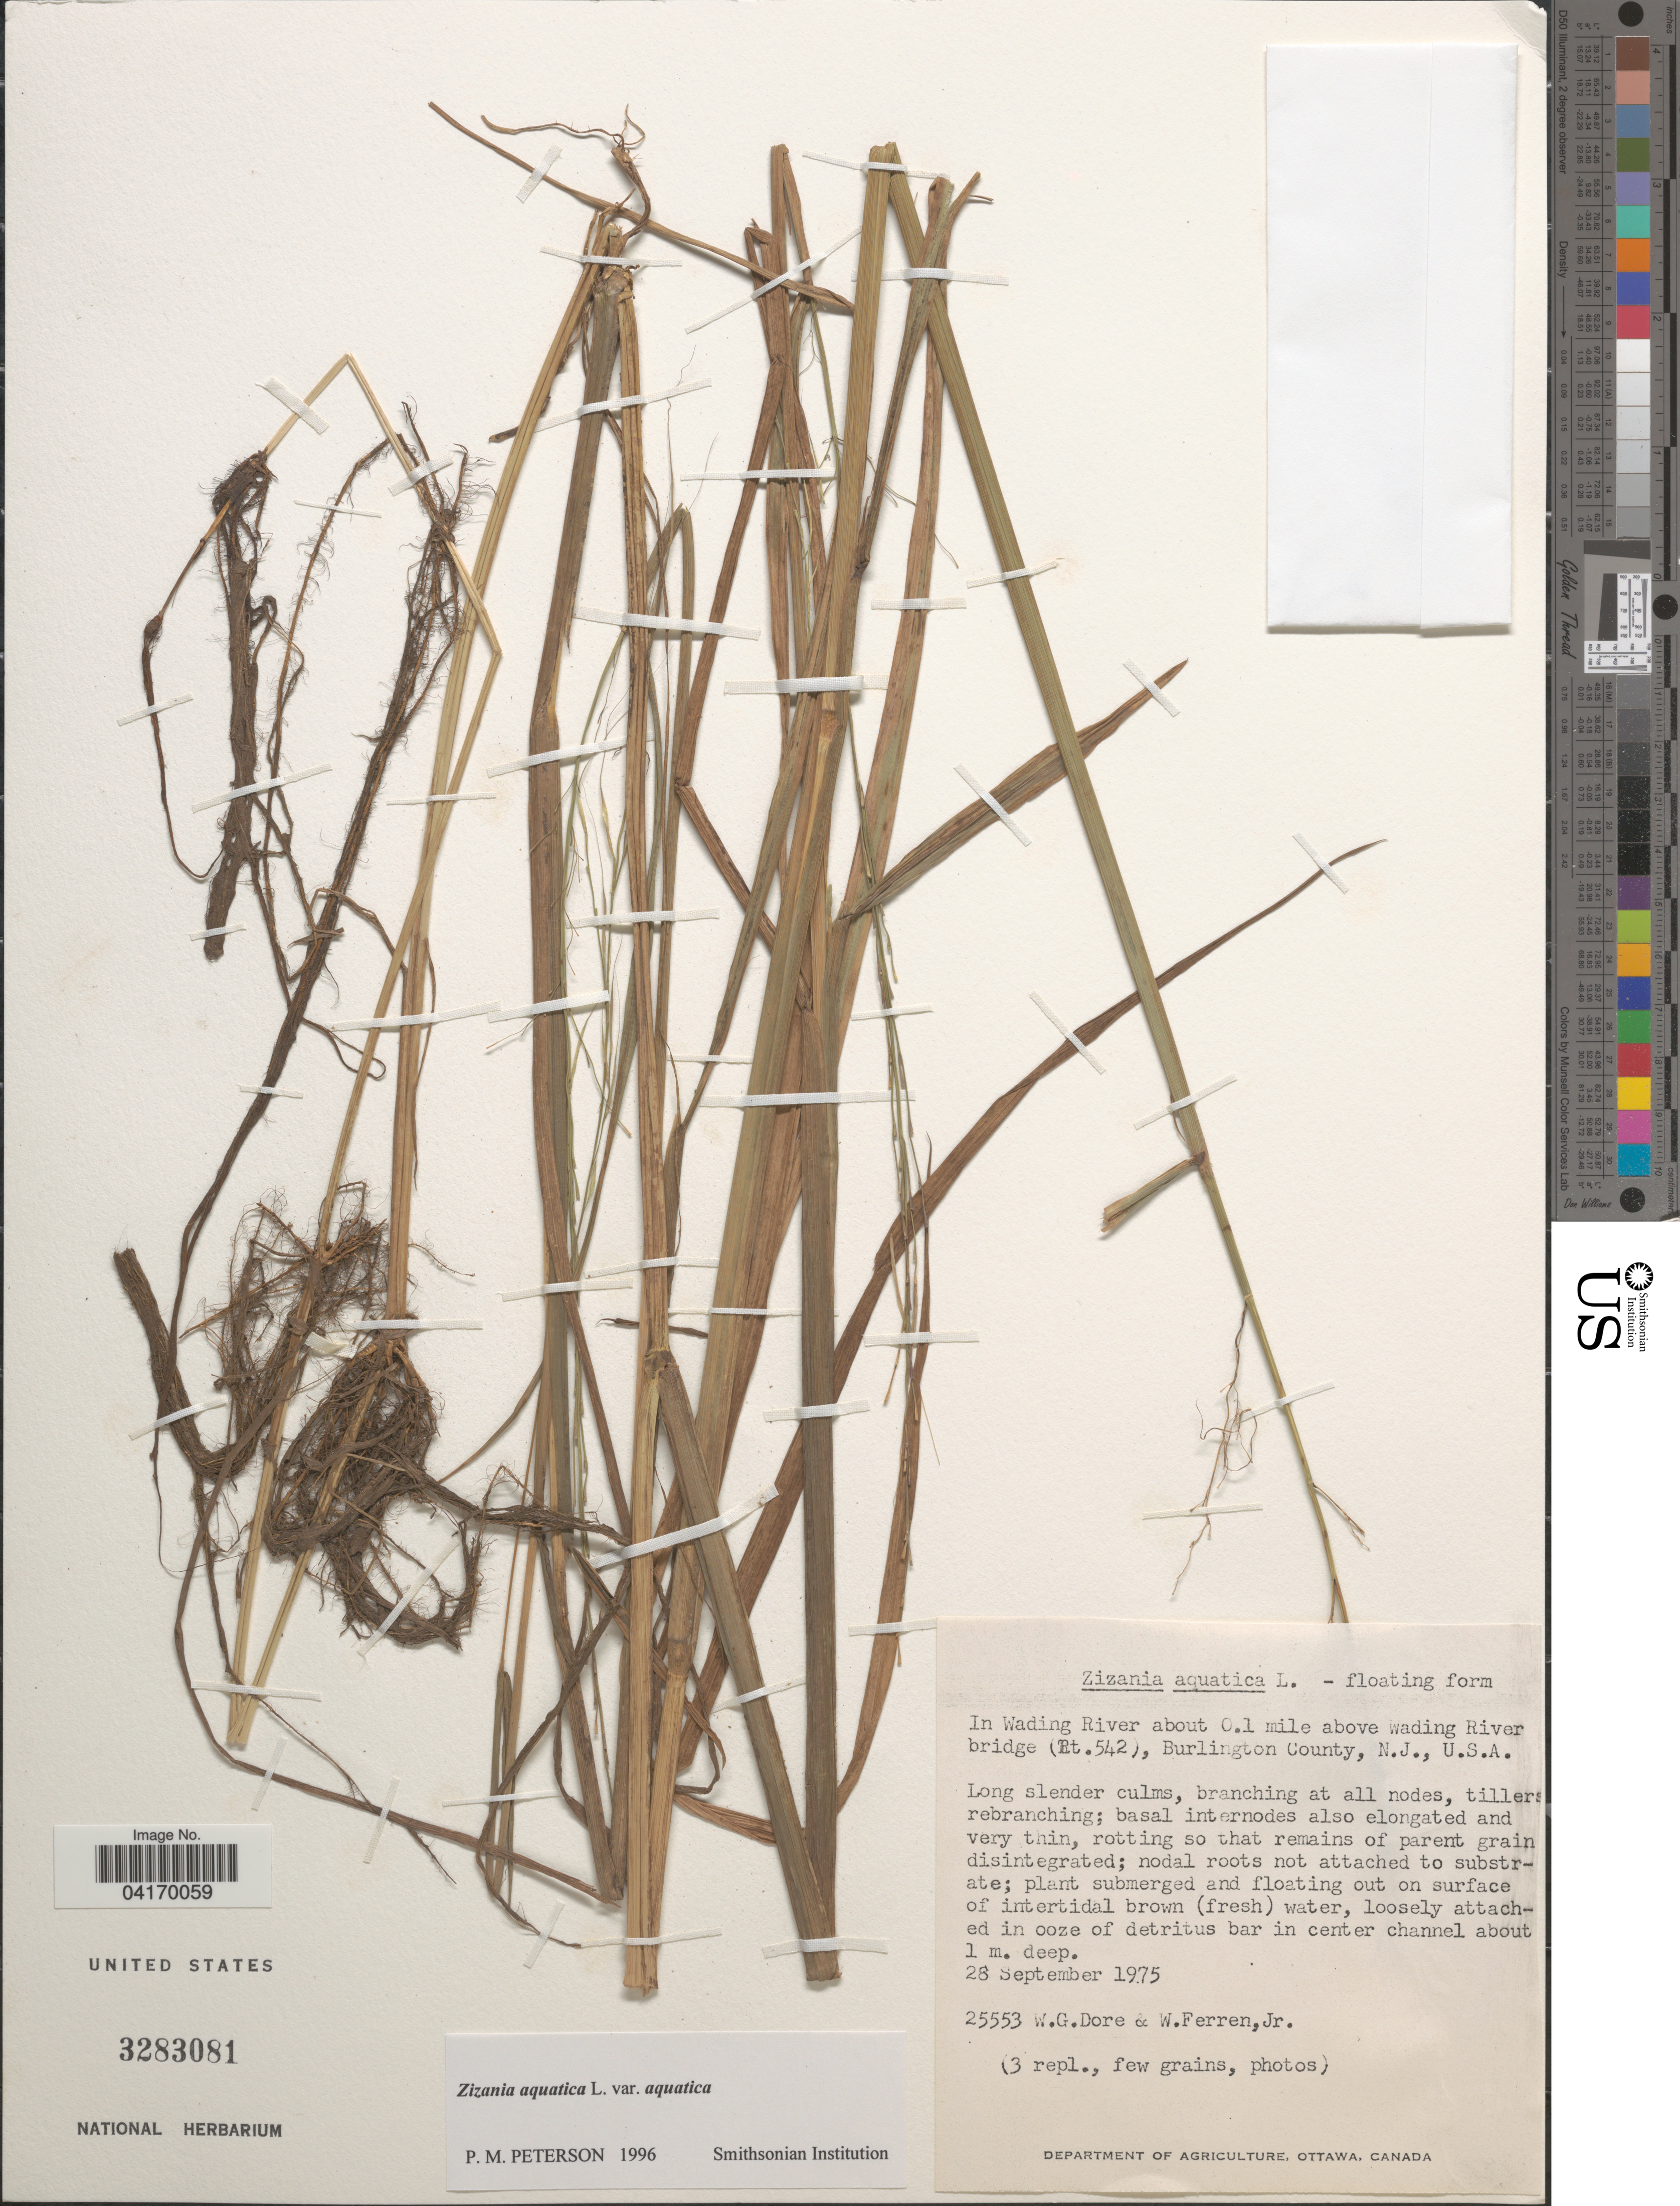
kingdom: Plantae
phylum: Tracheophyta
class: Liliopsida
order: Poales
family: Poaceae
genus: Zizania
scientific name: Zizania aquatica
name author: L.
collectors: W. Dore & W. Ferren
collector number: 25553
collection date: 1975-09-28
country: United States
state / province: New Jersey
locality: In Wading River about 0.1 above Wading River bridge (Rt. 542), Burlington County.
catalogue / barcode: US 3283081